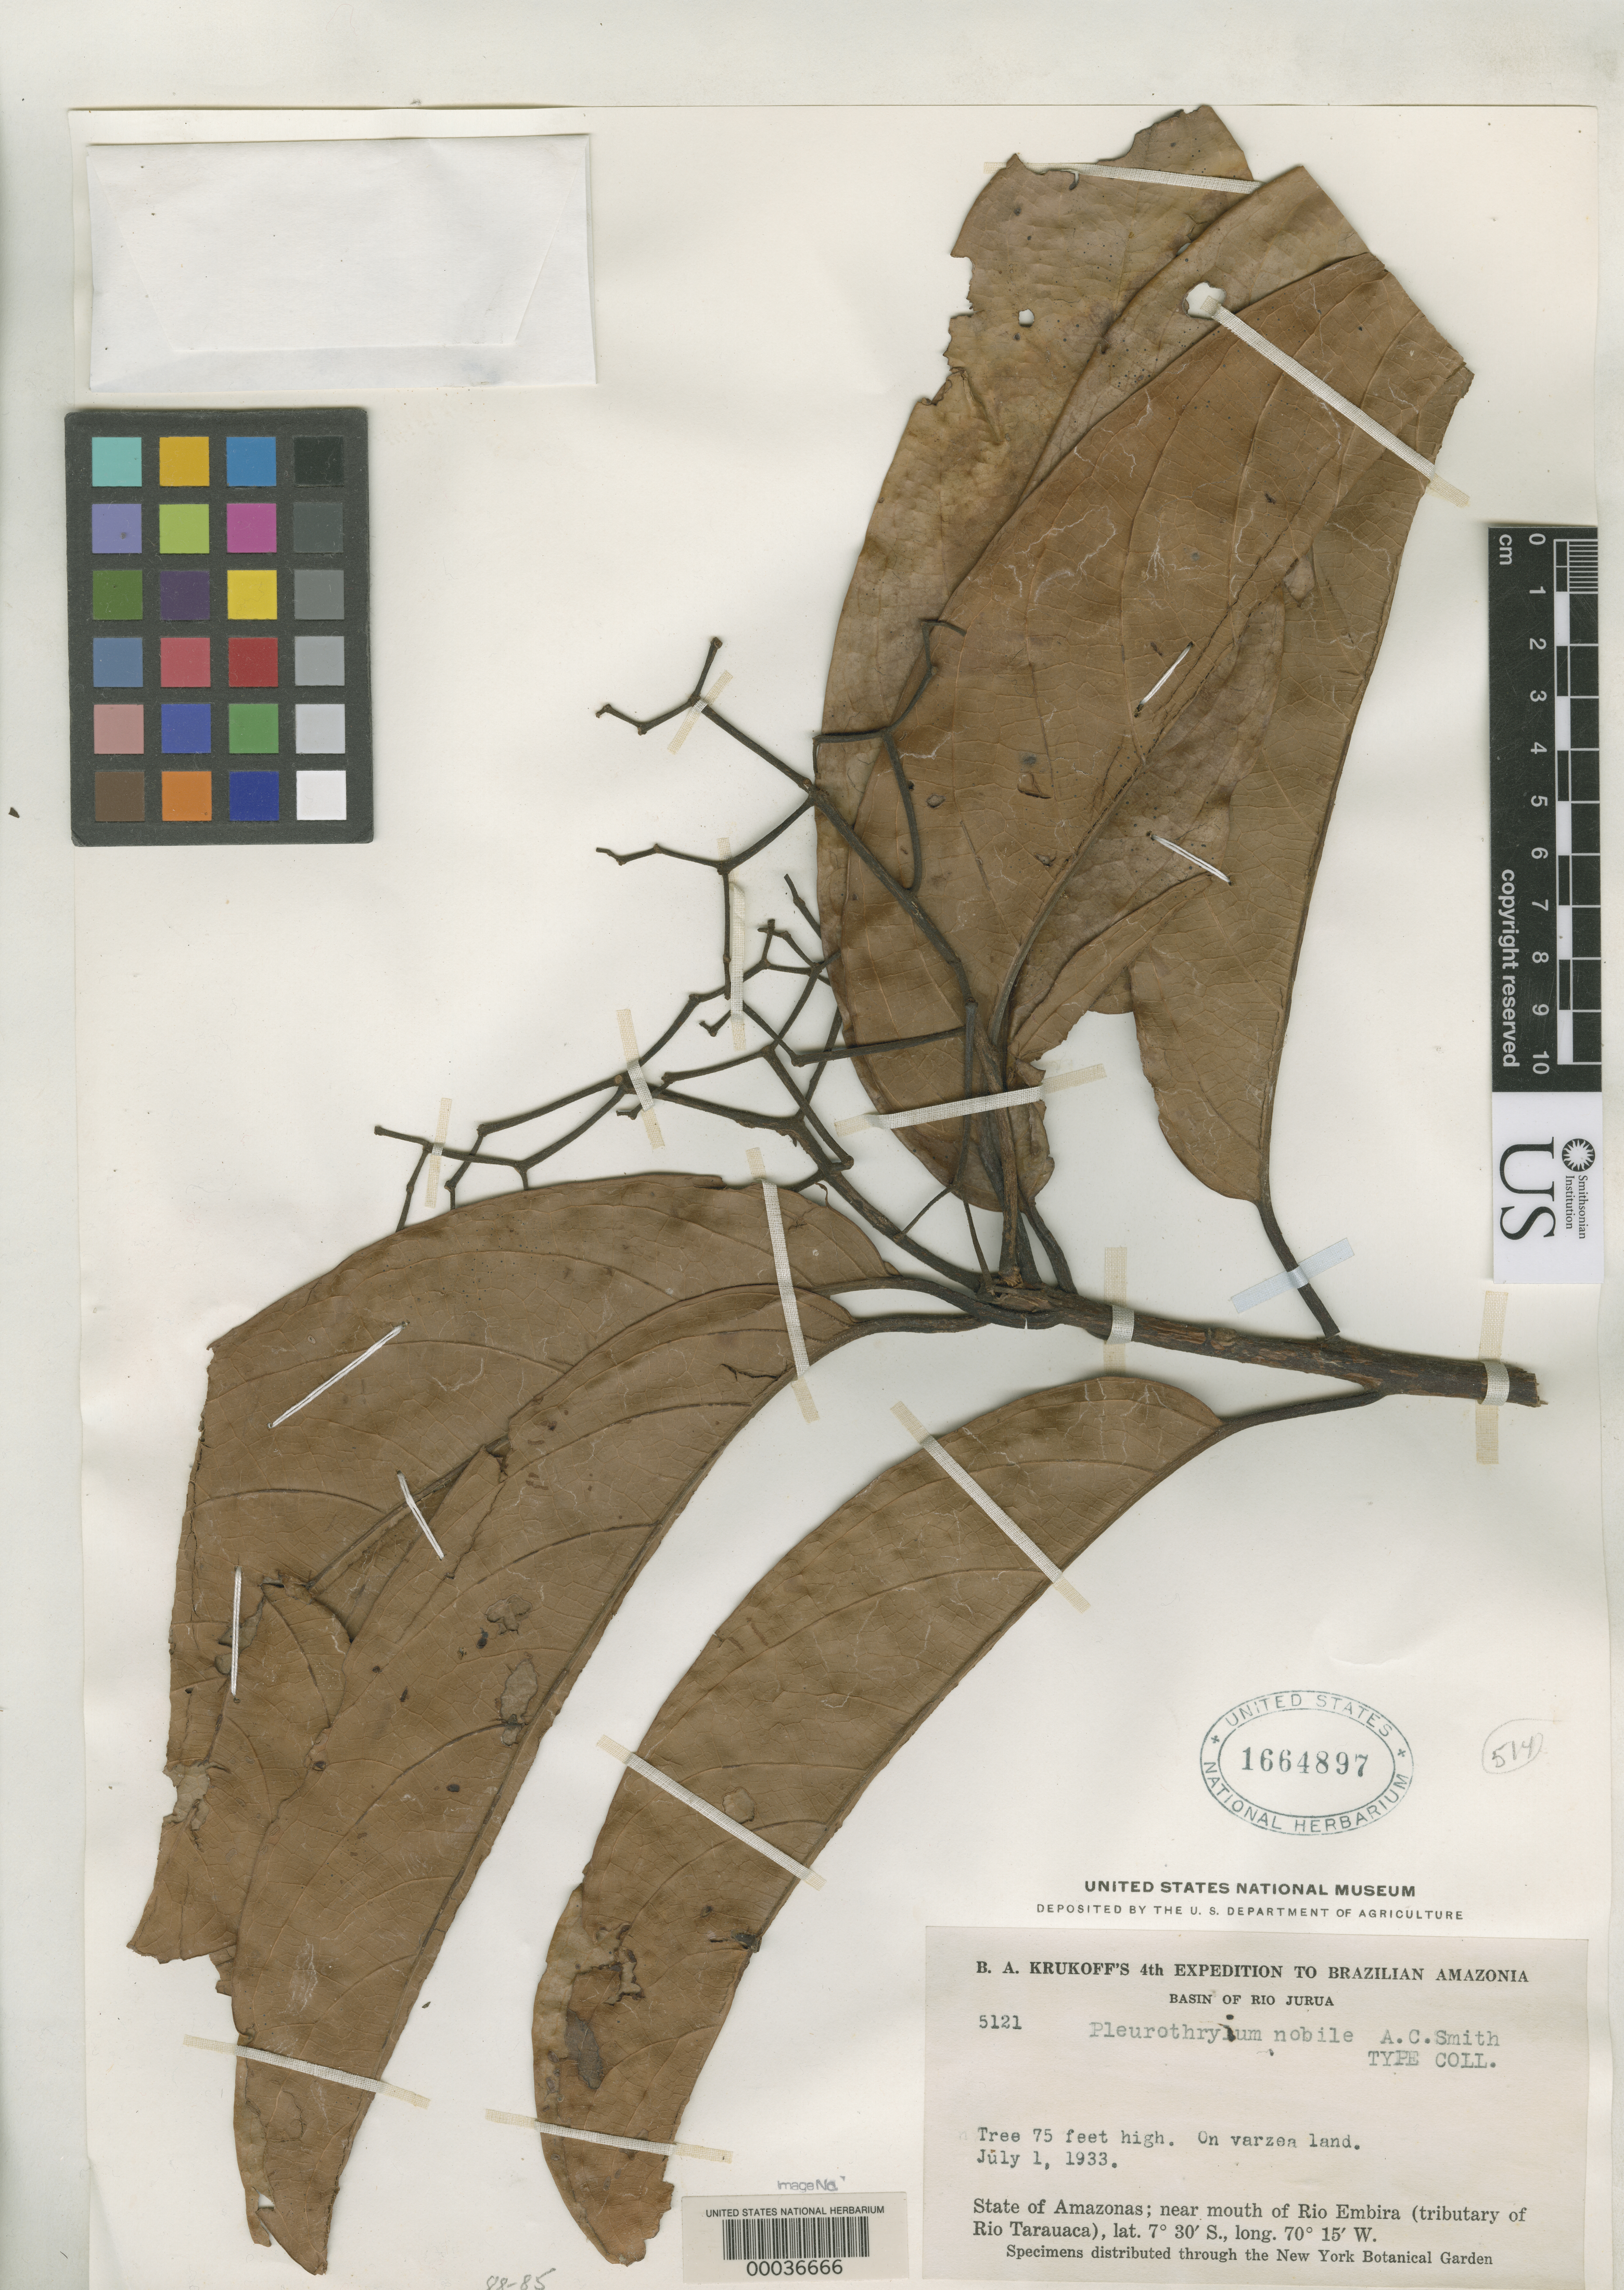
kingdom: Plantae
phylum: Tracheophyta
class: Magnoliopsida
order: Laurales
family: Lauraceae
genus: Pleurothyrium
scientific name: Pleurothyrium nobile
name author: A.C. Sm.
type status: Isotype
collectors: B. A. Krukoff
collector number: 5121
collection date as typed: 01 Jul 1933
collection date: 1933-07-01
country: Brazil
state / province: Amazonas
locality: Near mouth of Rio Embira.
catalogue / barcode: US 1664897